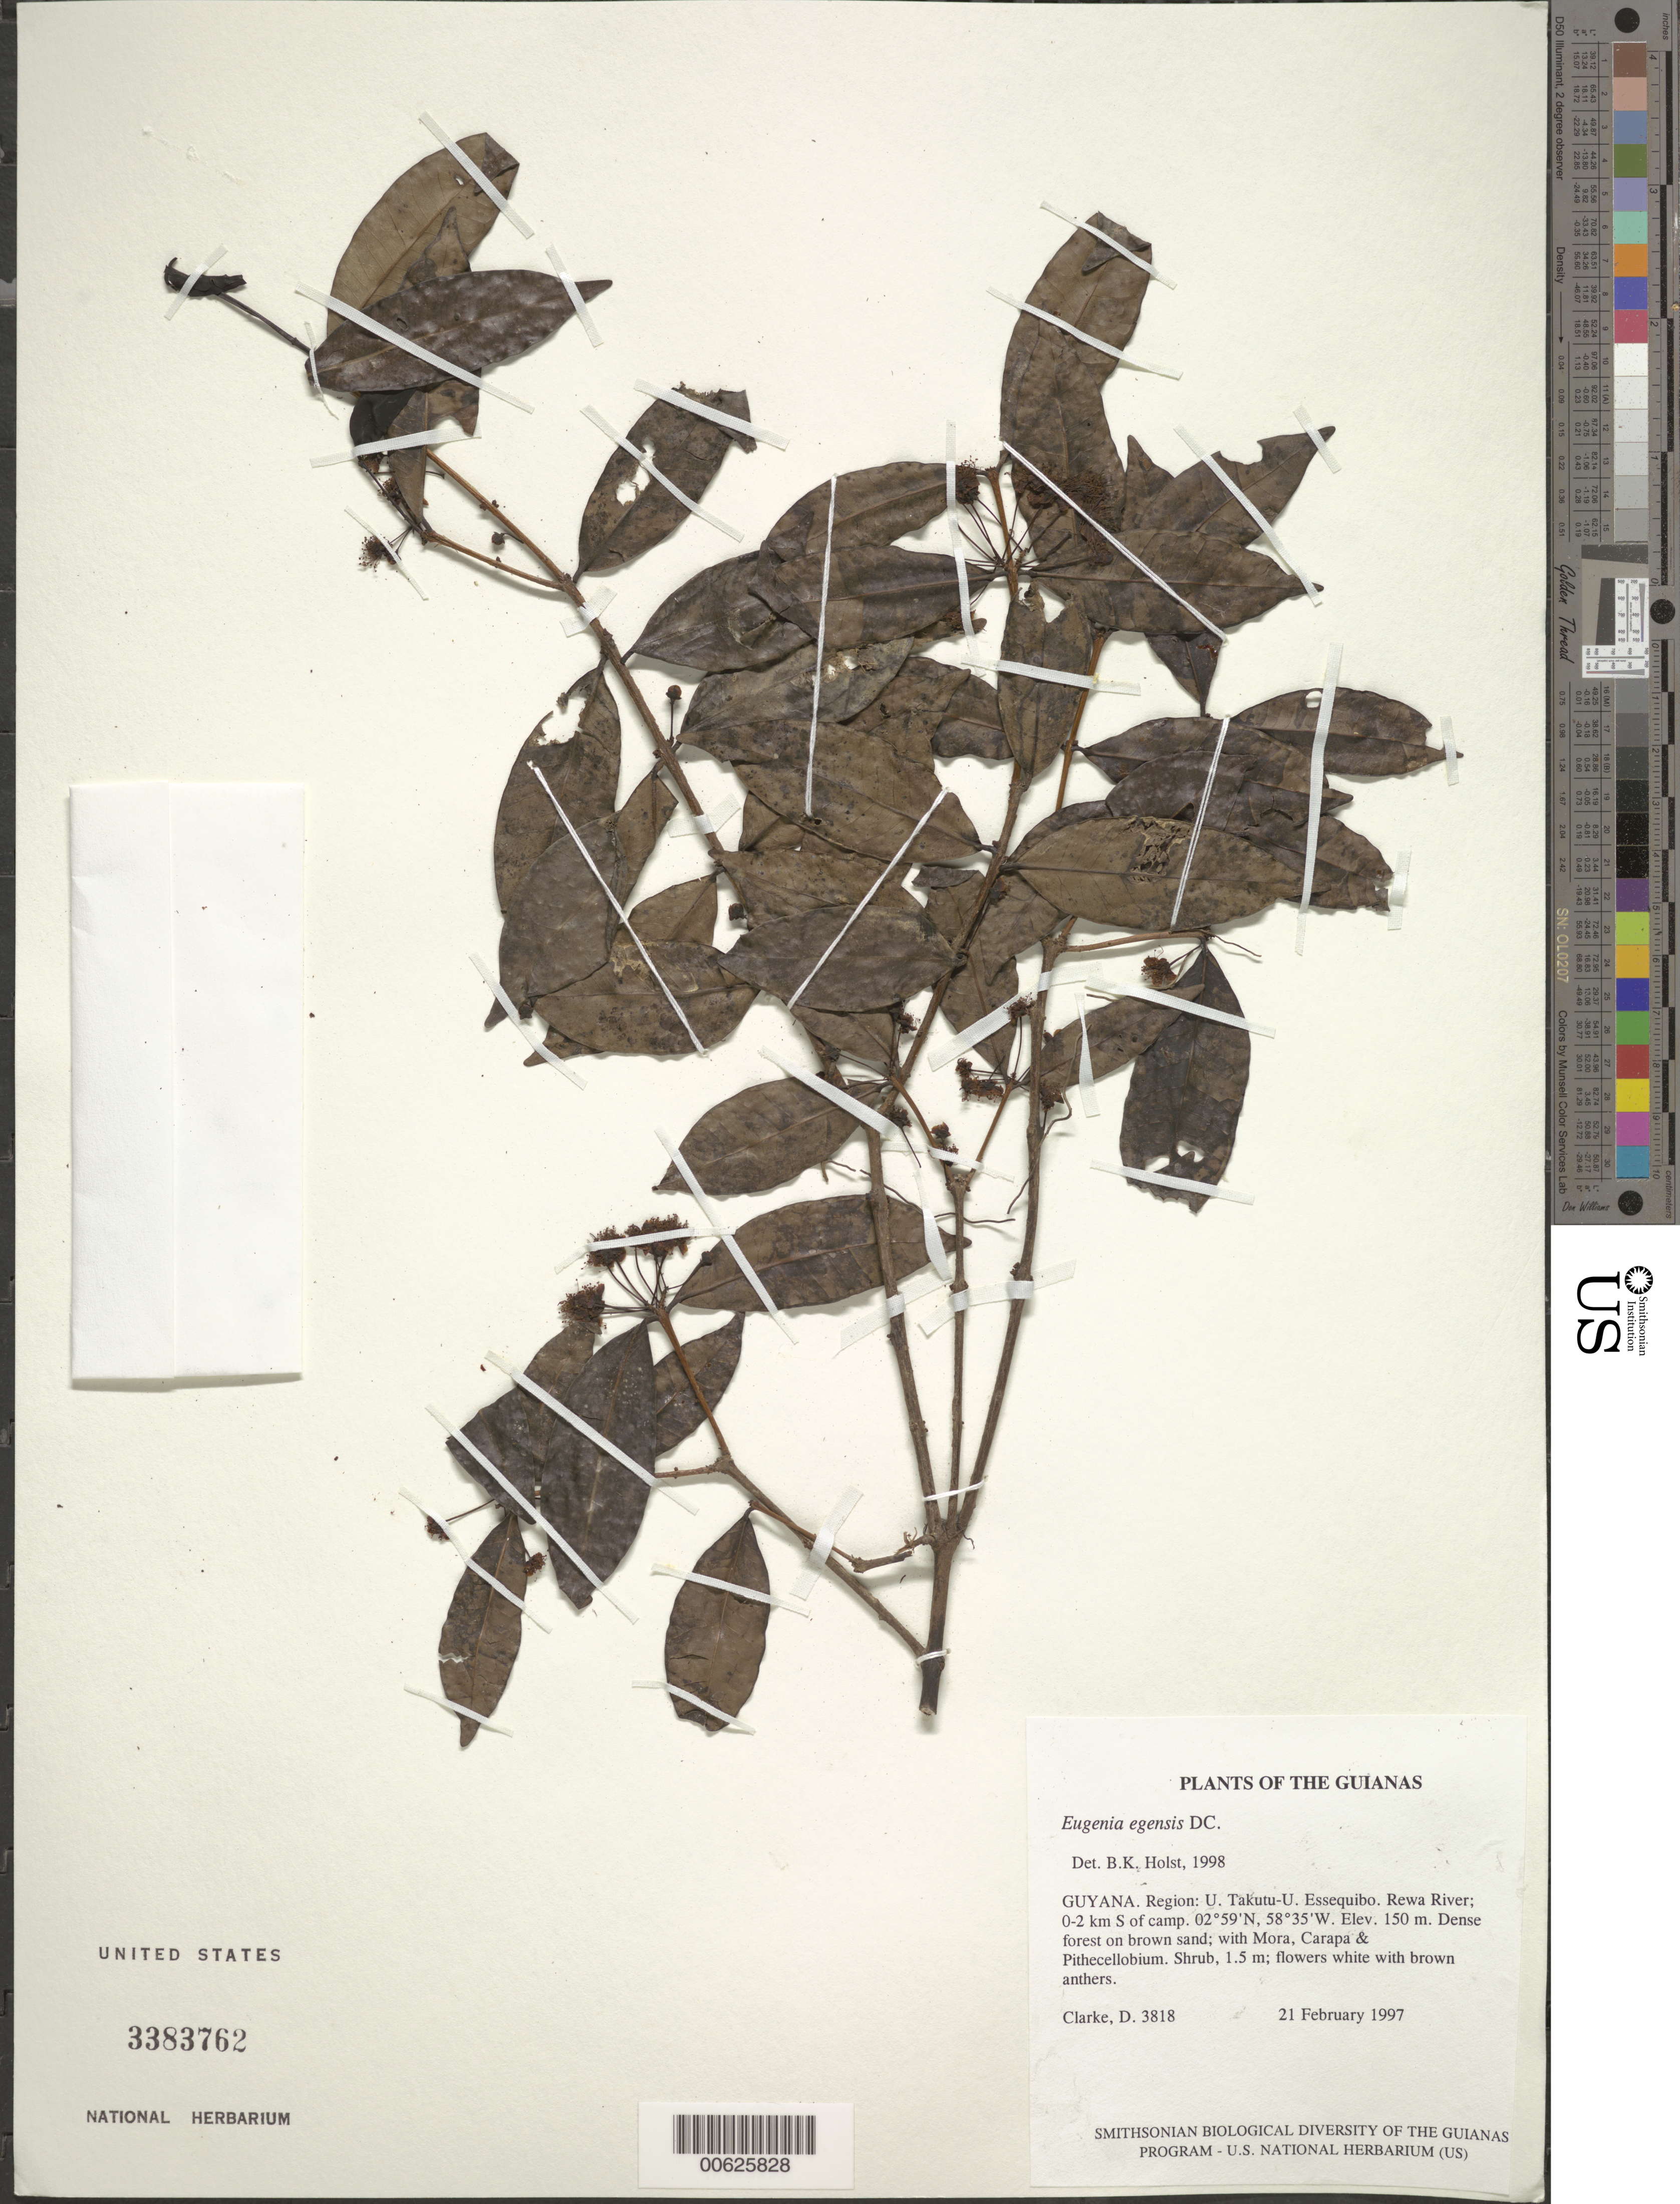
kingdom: Plantae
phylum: Tracheophyta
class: Magnoliopsida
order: Myrtales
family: Myrtaceae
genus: Eugenia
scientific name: Eugenia egensis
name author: DC.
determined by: Holst, Bruce K.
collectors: H. D. Clarke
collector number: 3818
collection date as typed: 21 February 1997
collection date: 1997-02-21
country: Guyana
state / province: U. Takutu-U. Essequibo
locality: Rewa River; 0-2 km S of camp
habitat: Dense forest on brown sand; with Mora, Carapa & Pithecellobium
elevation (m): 150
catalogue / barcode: US 3383762